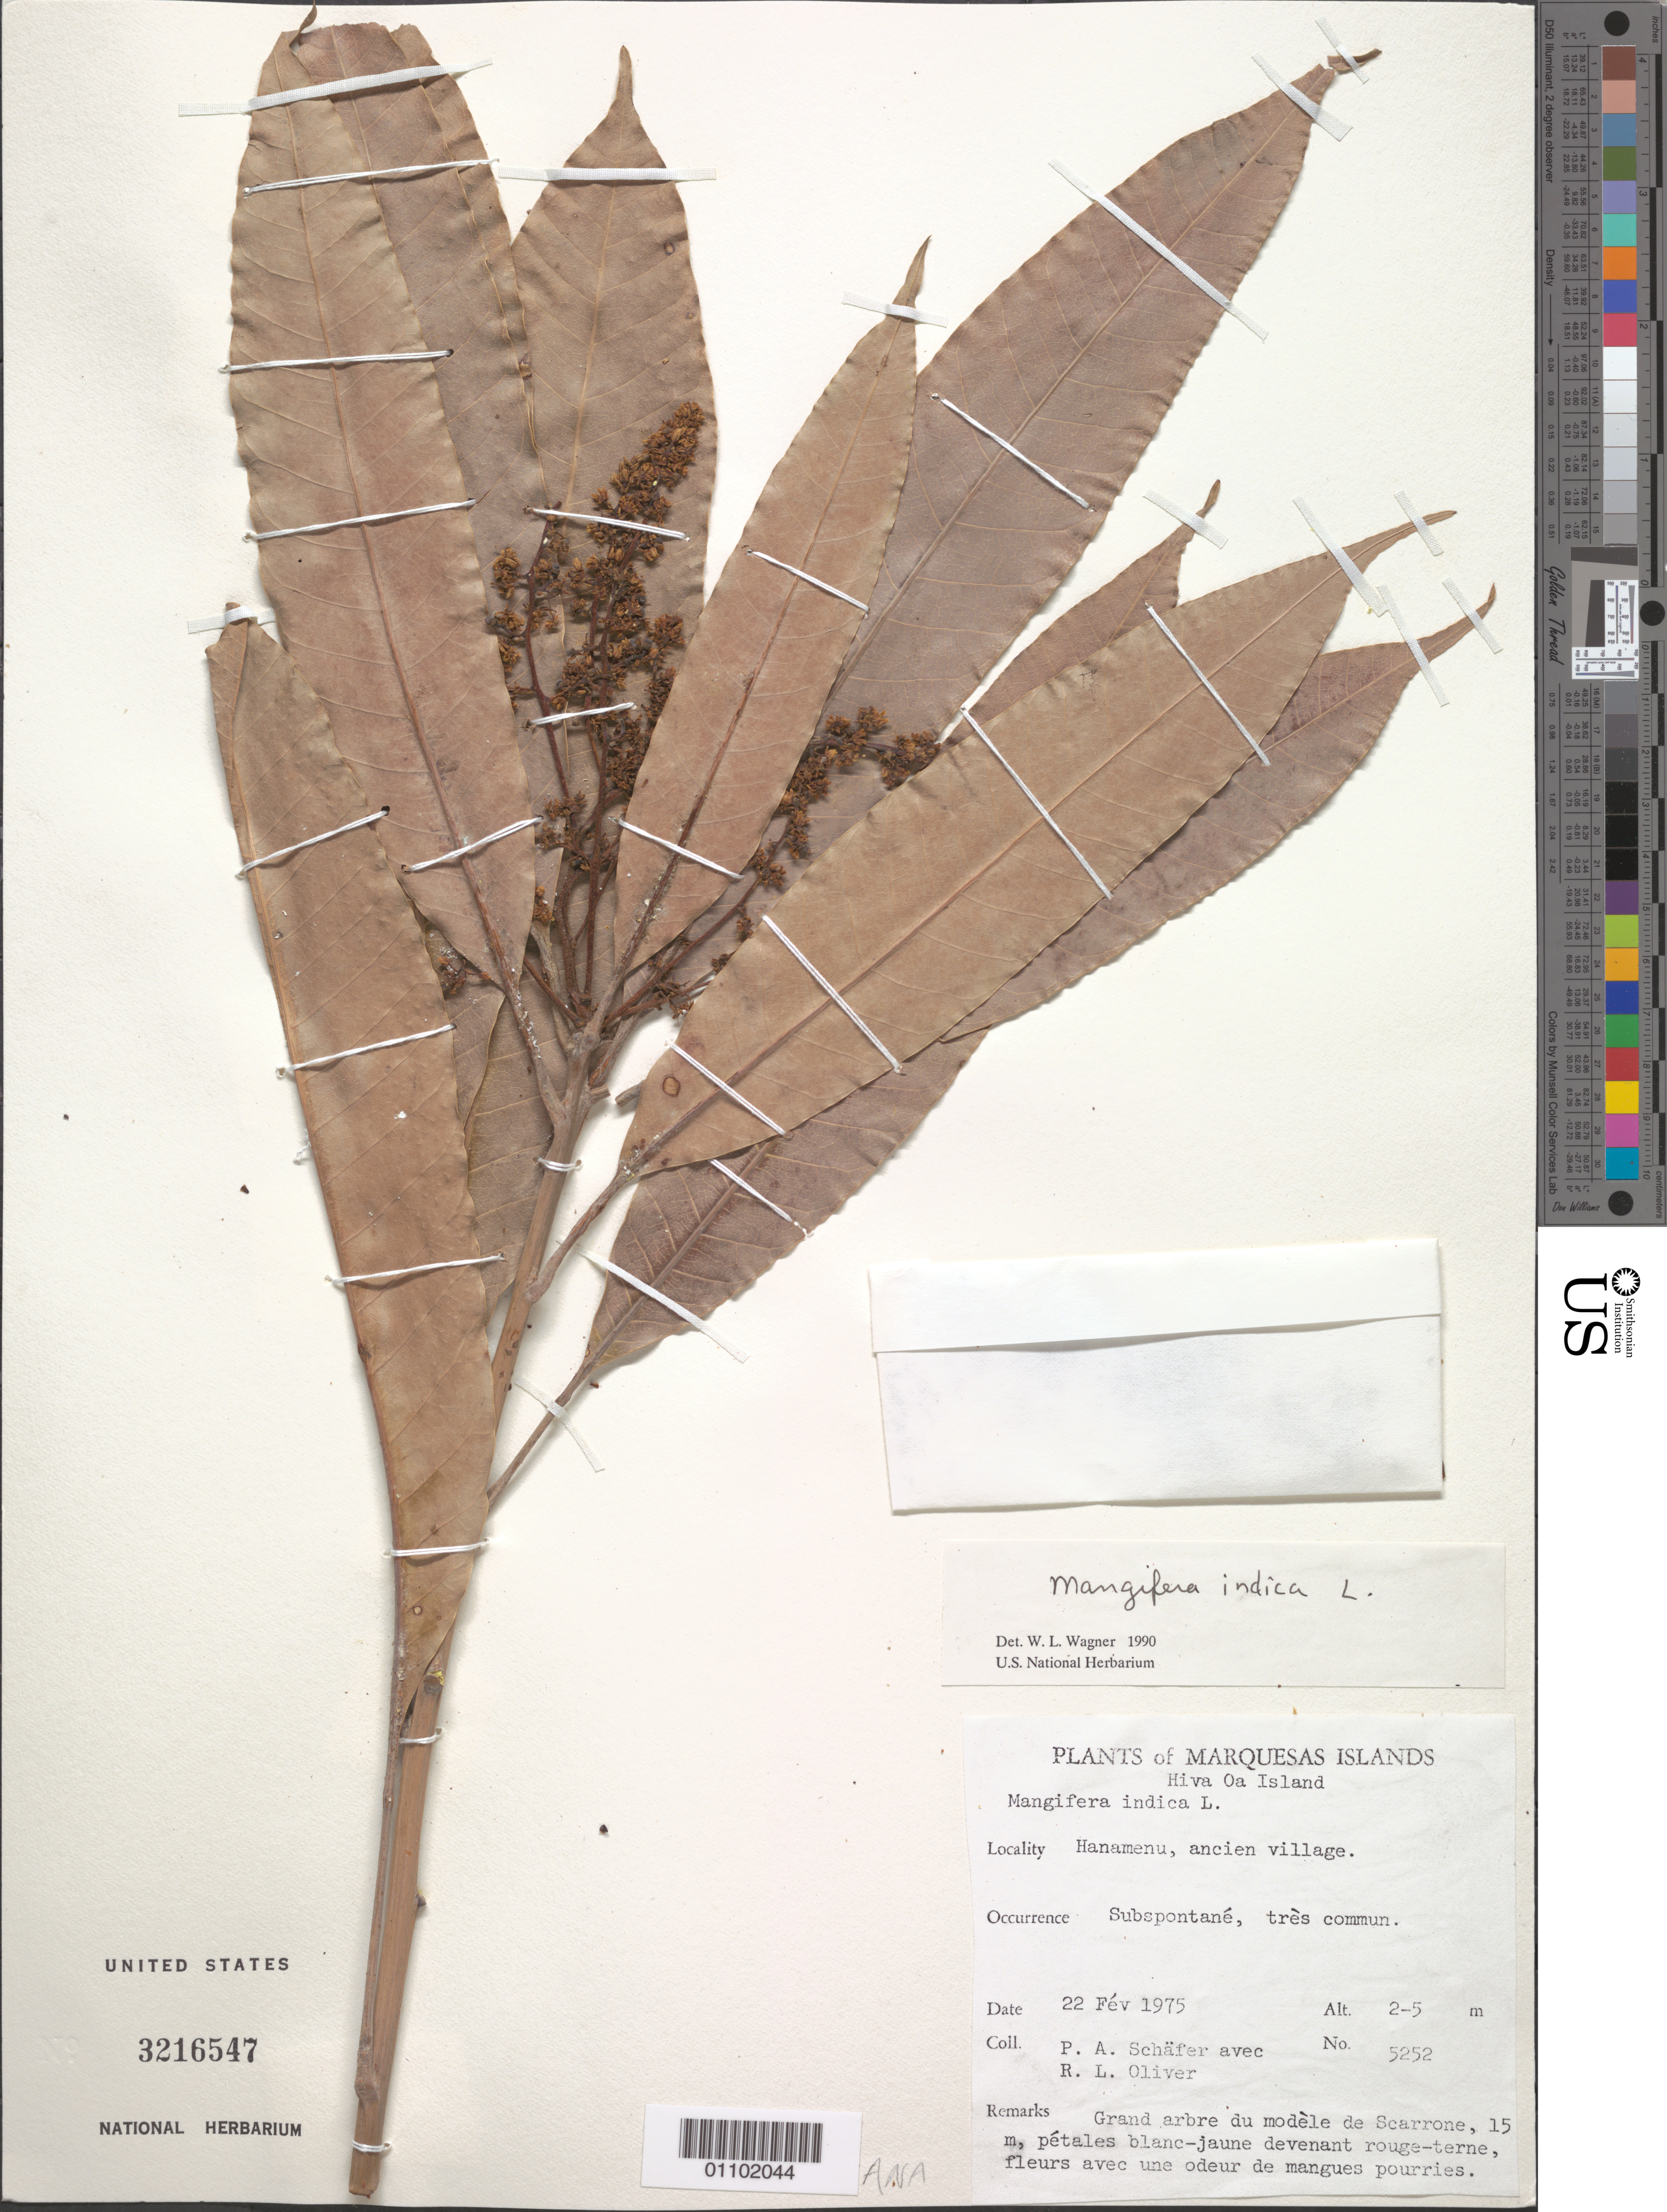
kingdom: Plantae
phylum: Tracheophyta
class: Magnoliopsida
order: Sapindales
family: Anacardiaceae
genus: Mangifera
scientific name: Mangifera indica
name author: L.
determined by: Wagner, W. L., (BOT), Smithsonian Institution - National Museum of Natural History (UNITED STATES)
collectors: P. A. Schäfer & R. L. Oliver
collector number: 5252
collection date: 1975-02-22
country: French Polynesia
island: Hiva Oa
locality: Hanamenu, ancien village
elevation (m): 2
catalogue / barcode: US 3216547